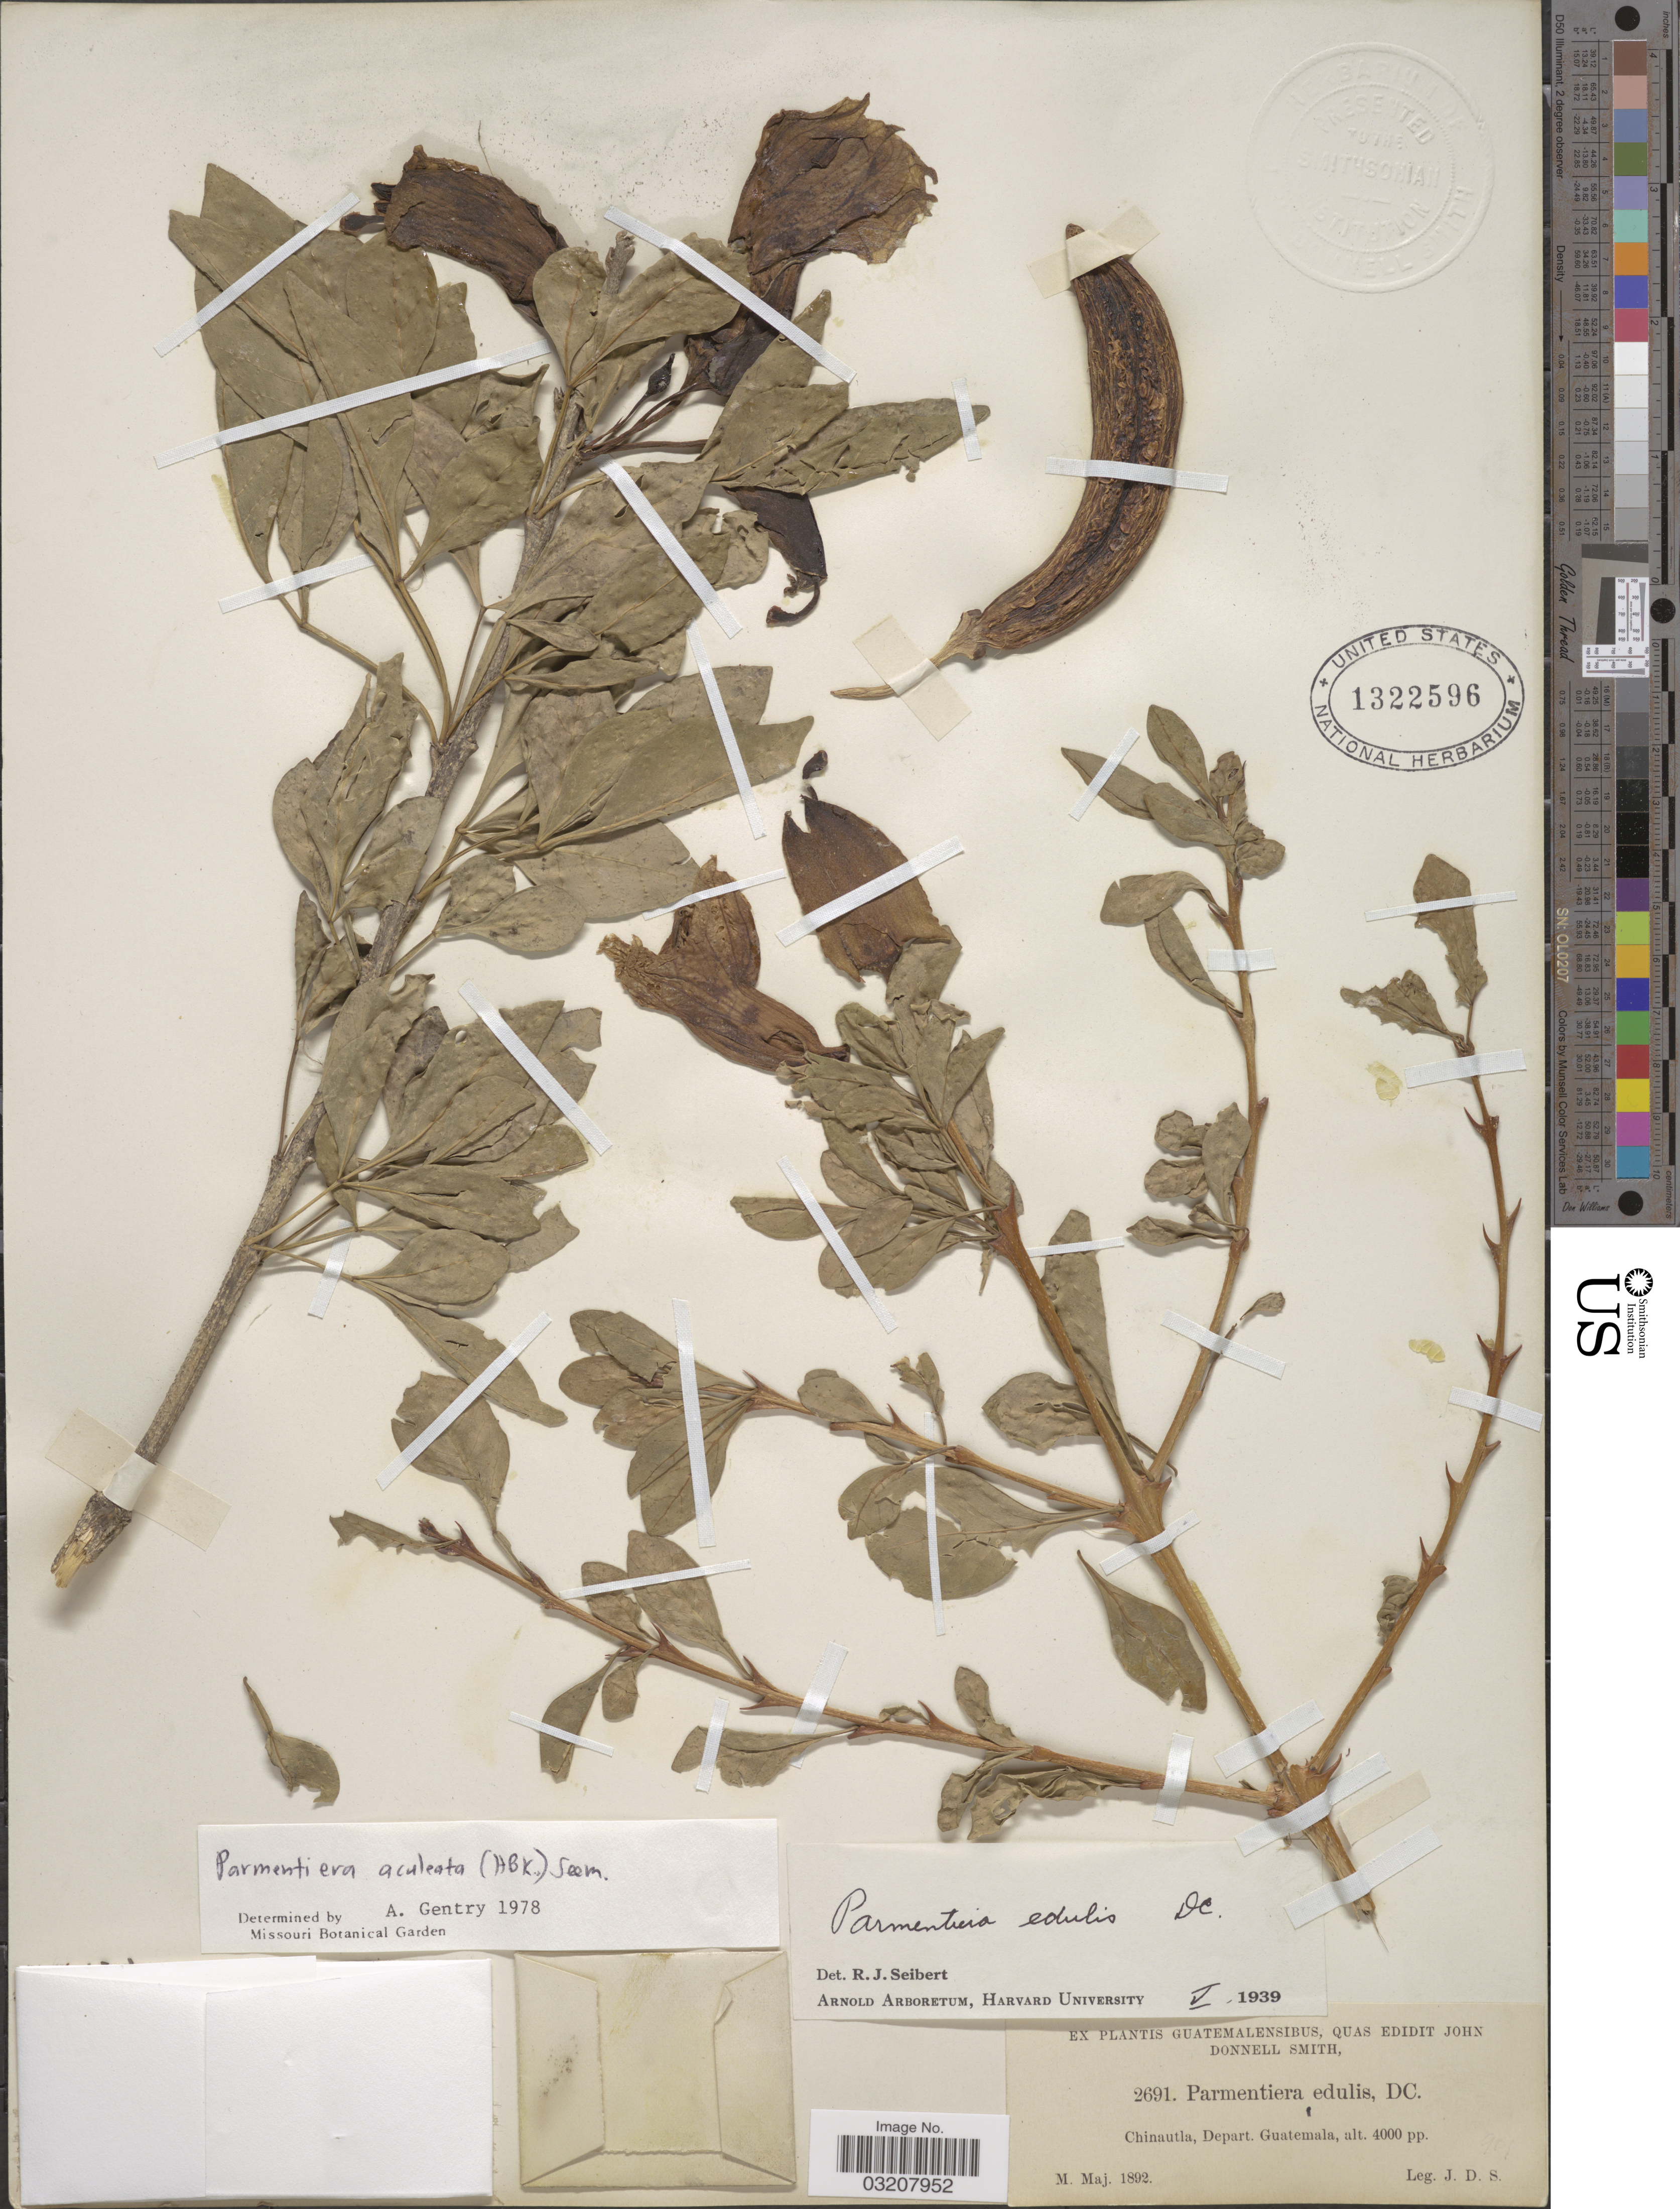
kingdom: Plantae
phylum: Tracheophyta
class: Magnoliopsida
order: Lamiales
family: Bignoniaceae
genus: Parmentiera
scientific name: Parmentiera aculeata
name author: (Kunth) Seem.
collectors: J. Donnell Smith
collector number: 2691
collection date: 1892-05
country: Guatemala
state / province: Guatemala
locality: Chinautla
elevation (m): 1219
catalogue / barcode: US 1322596